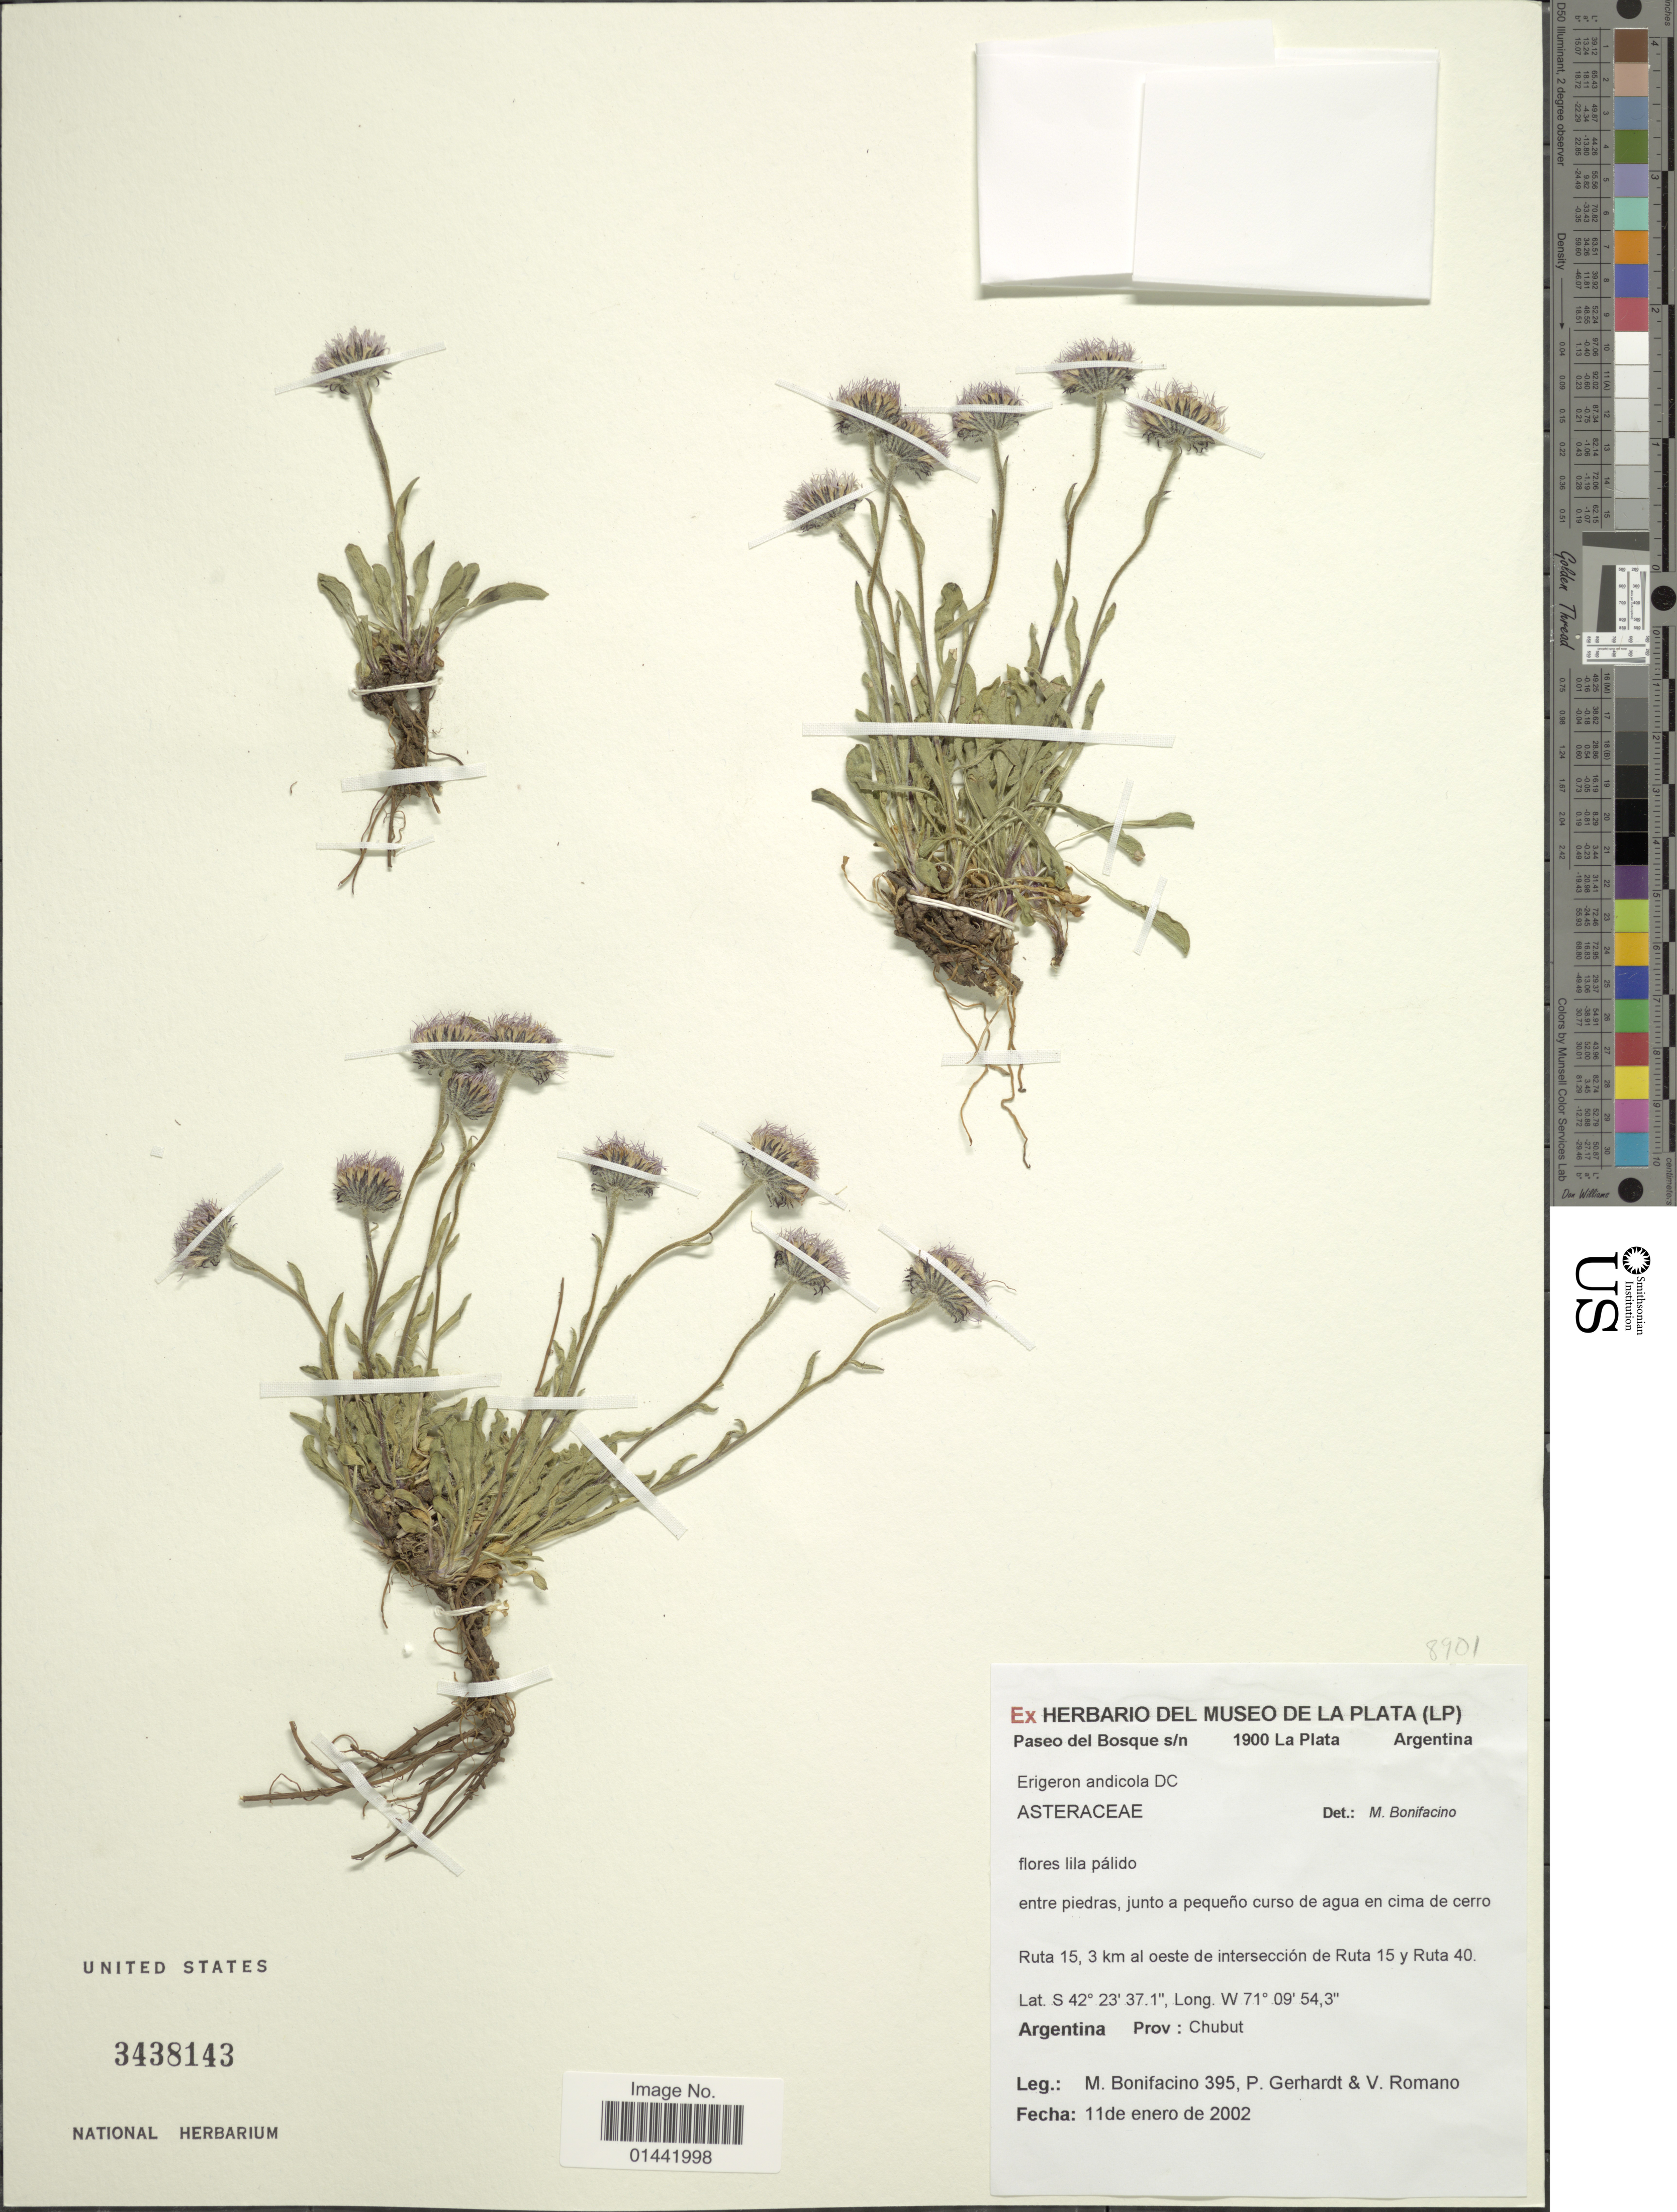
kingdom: Plantae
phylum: Tracheophyta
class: Magnoliopsida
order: Asterales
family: Asteraceae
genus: Erigeron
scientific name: Erigeron andicola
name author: DC.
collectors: M. Bonifacino, P. Gerhardt & V. Romano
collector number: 0395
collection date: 2002-01-11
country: Argentina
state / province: Chubut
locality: Entre piedras,junto a pequeño curso de agua en cima de cerro, Ruta 15, 3 km al oeste de intersección de Ruta 15 y Ruta 40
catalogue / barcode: US 3438143